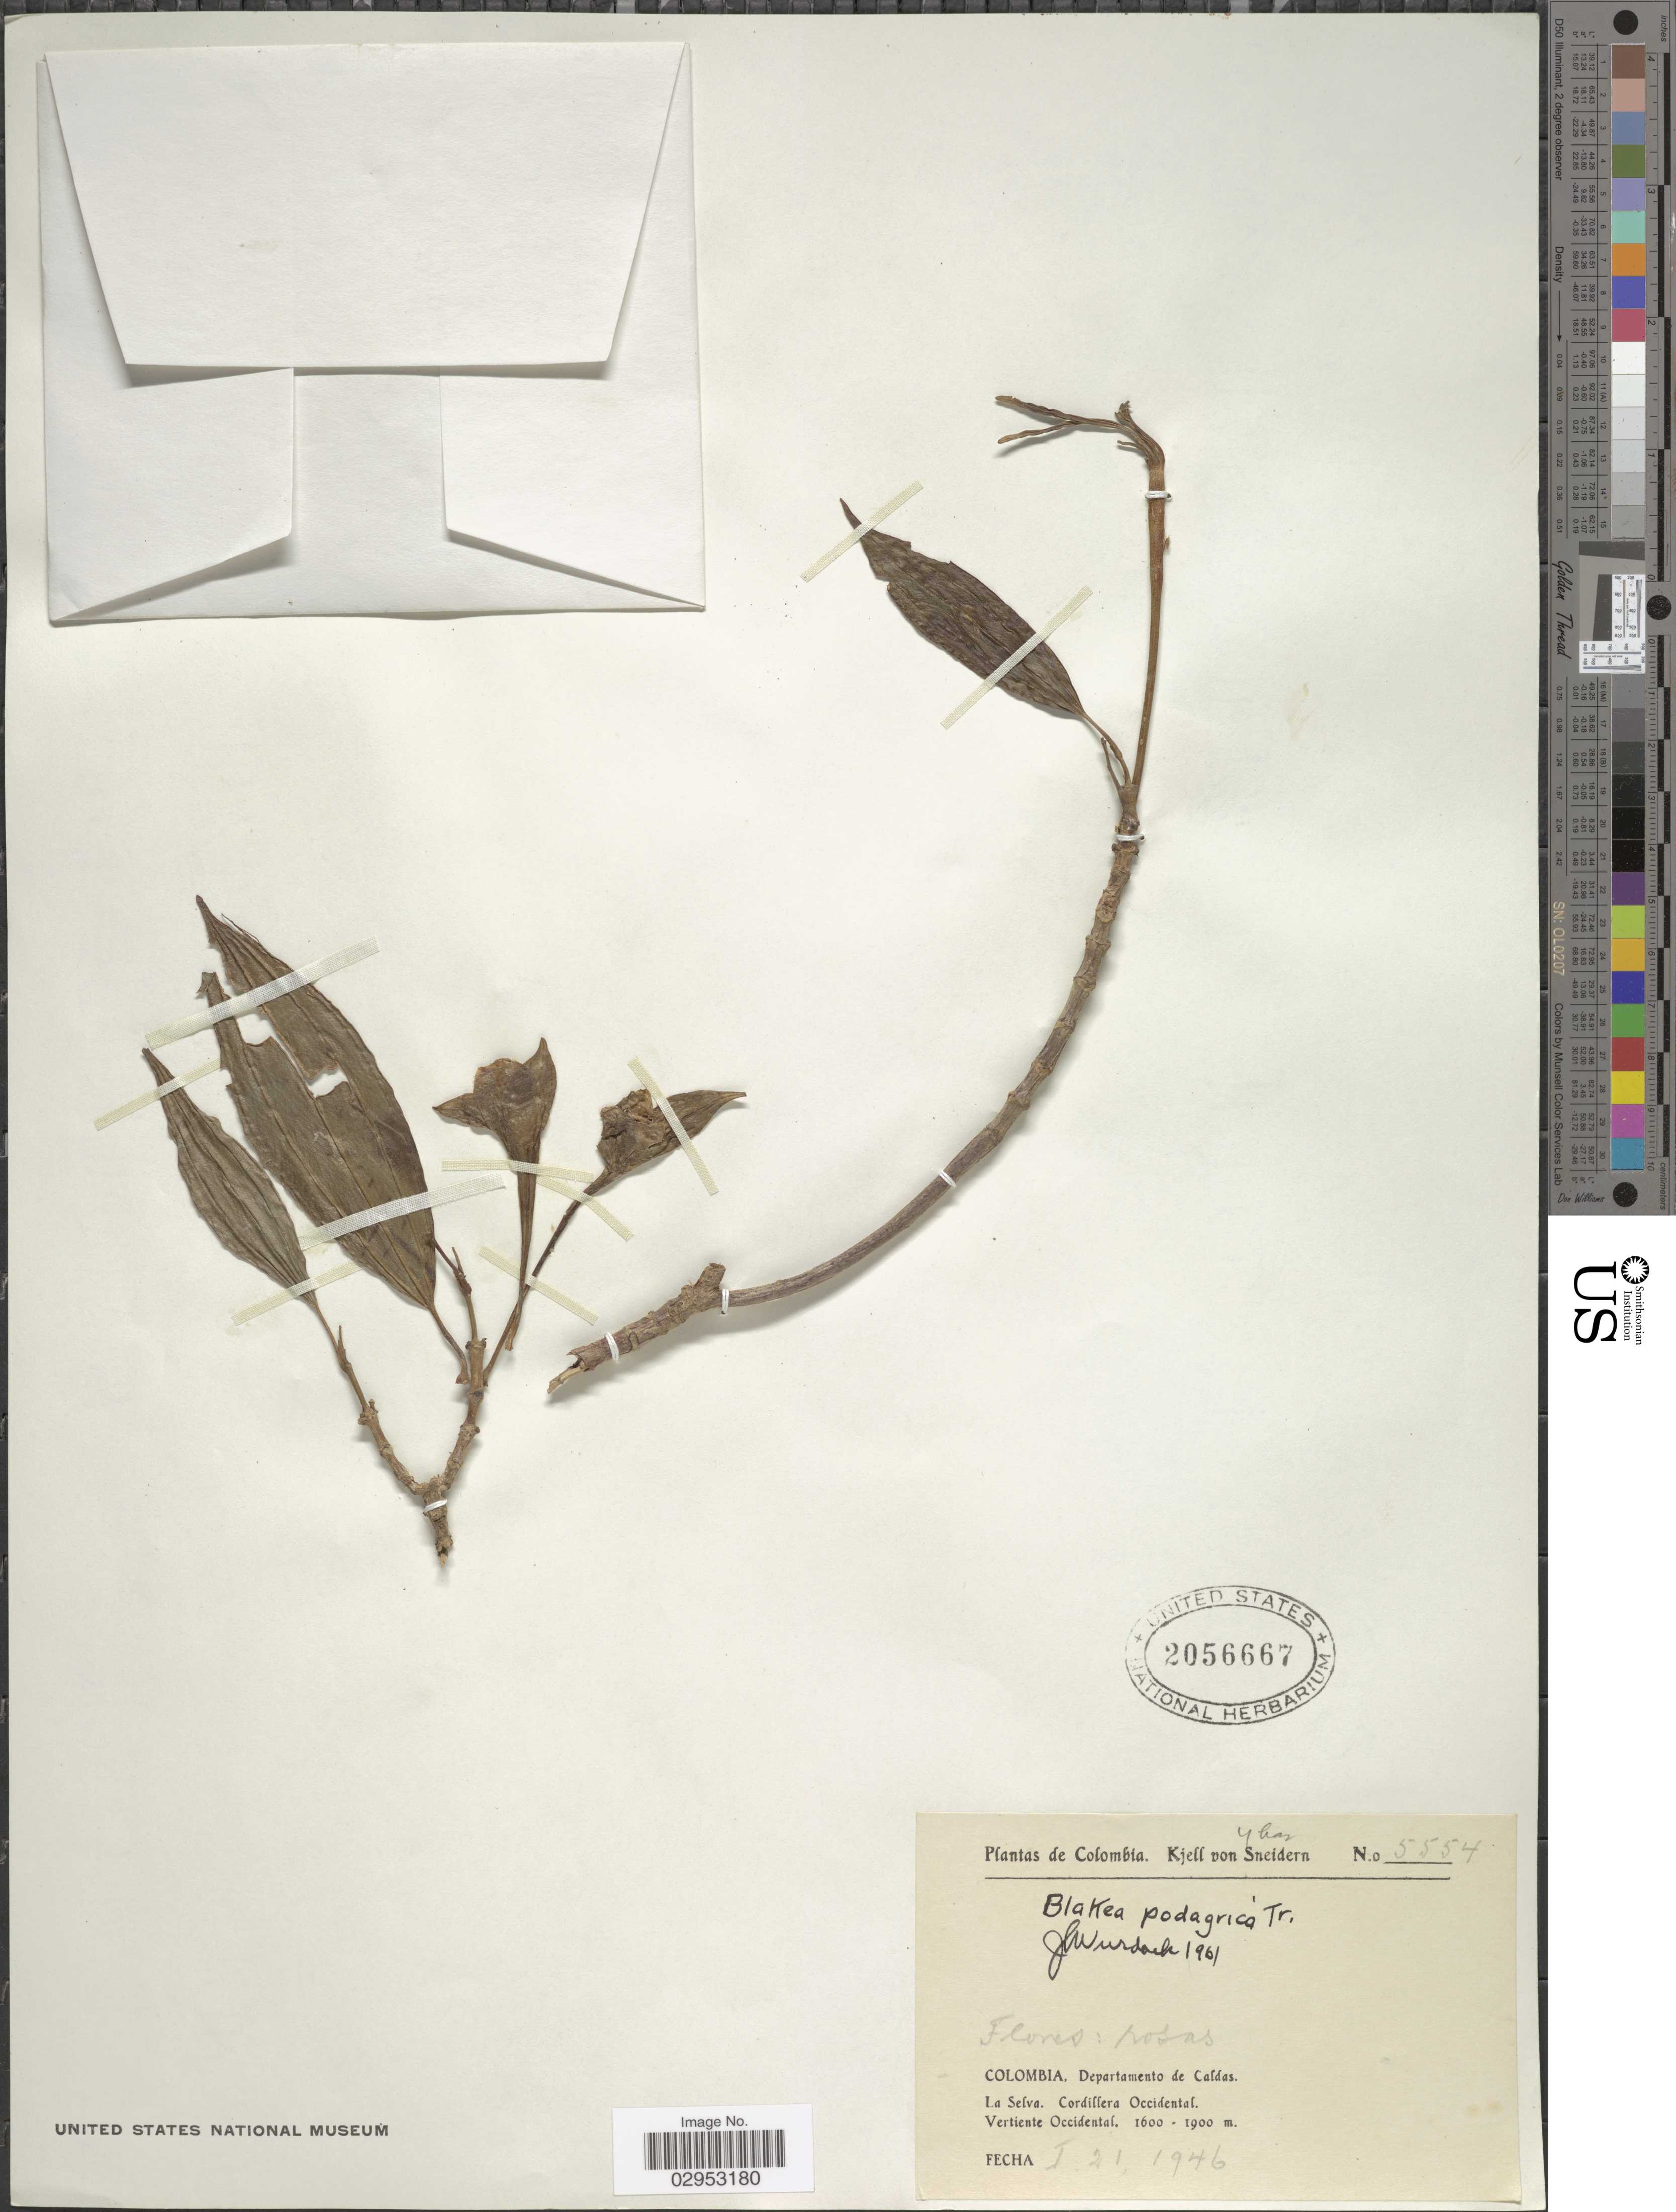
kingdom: Plantae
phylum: Tracheophyta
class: Magnoliopsida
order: Myrtales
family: Melastomataceae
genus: Blakea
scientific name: Blakea podagrica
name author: Triana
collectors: K. von Sneidern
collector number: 5554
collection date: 1946-01-21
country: Colombia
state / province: Caldas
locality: Departamento de Caldas. La Selva. Cordillera Occidental.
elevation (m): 1600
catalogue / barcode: US 2056667